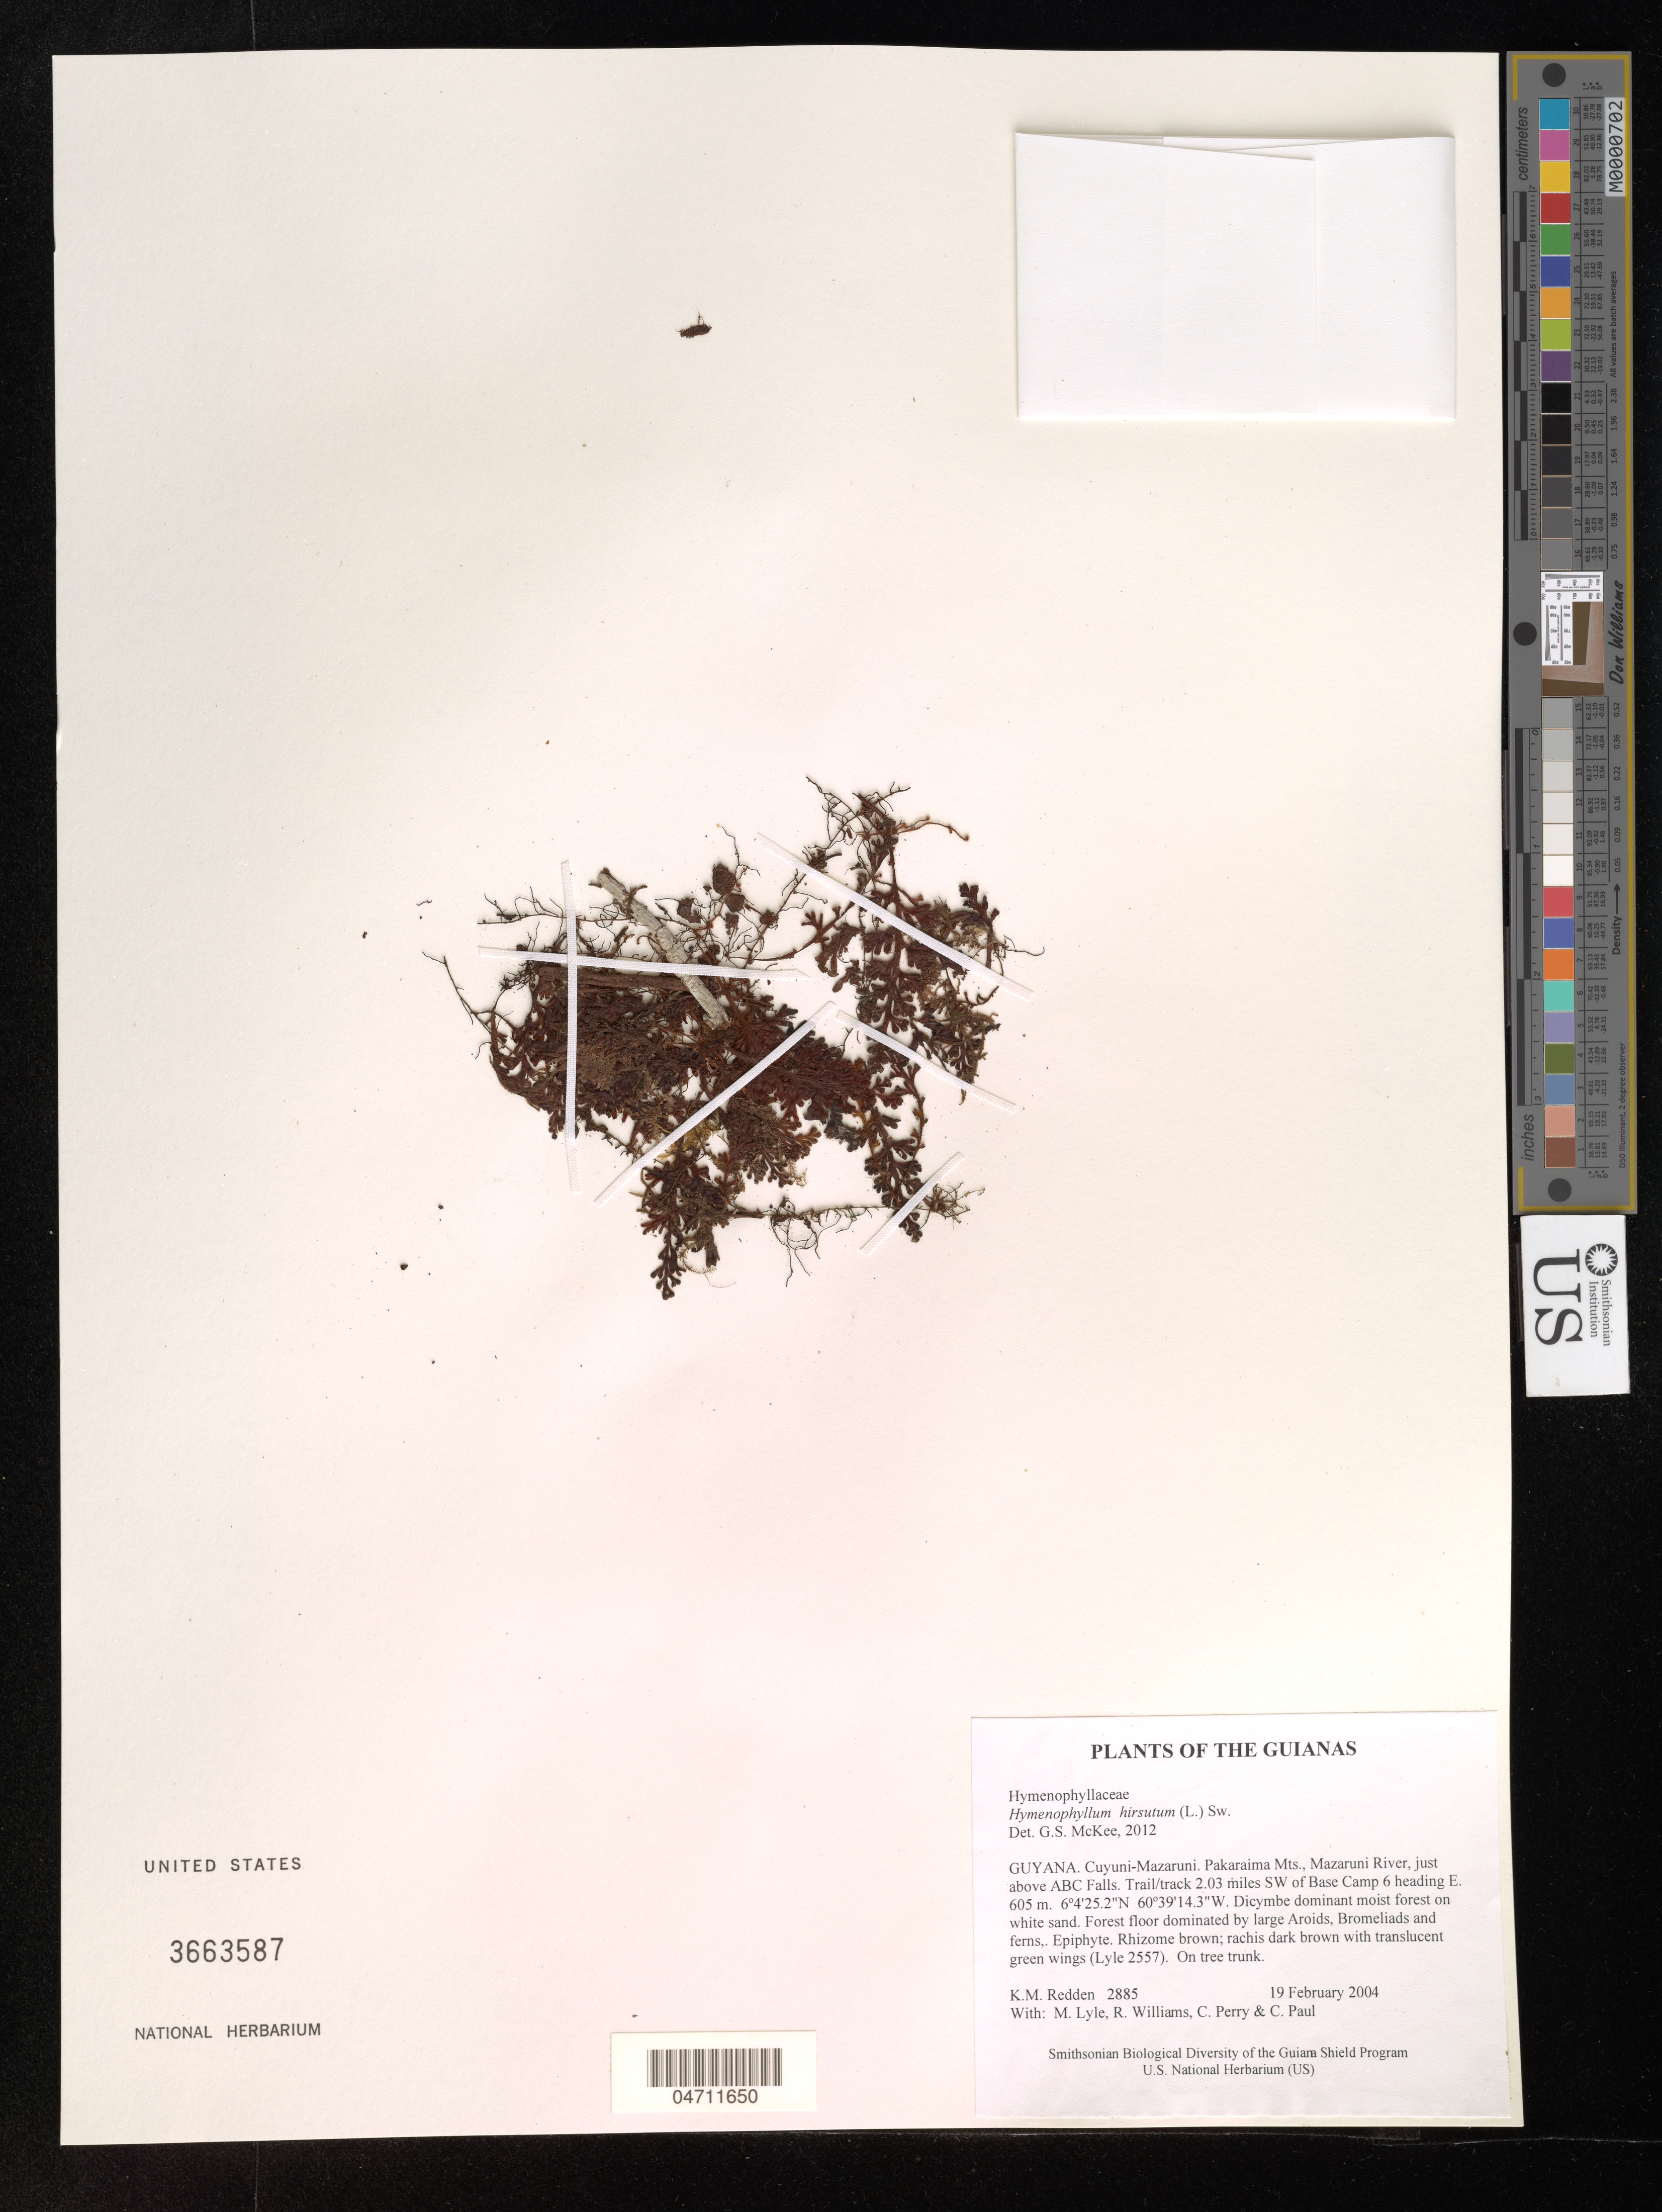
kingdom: Plantae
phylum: Tracheophyta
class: Polypodiopsida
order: Hymenophyllales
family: Hymenophyllaceae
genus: Hymenophyllum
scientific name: Hymenophyllum hirsutum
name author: (L.) Sw.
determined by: McKee, G. S., (US), NMNH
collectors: K. M. Redden, M. Lyle, R. Williams, C. Perry & C. Paul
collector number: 2885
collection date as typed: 19 February 2004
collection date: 2004-02-19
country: Guyana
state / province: Cuyuni-Mazaruni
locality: Pakaraima Mts., Mazaruni River, just above ABC Falls. Trail/track 2.03 miles SW of Base Camp 6 heading E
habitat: Dicymbe dominant moist forest on white sand. Forest floor dominated by large Aroids, Bromeliads and ferns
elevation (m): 605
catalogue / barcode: US 3663587